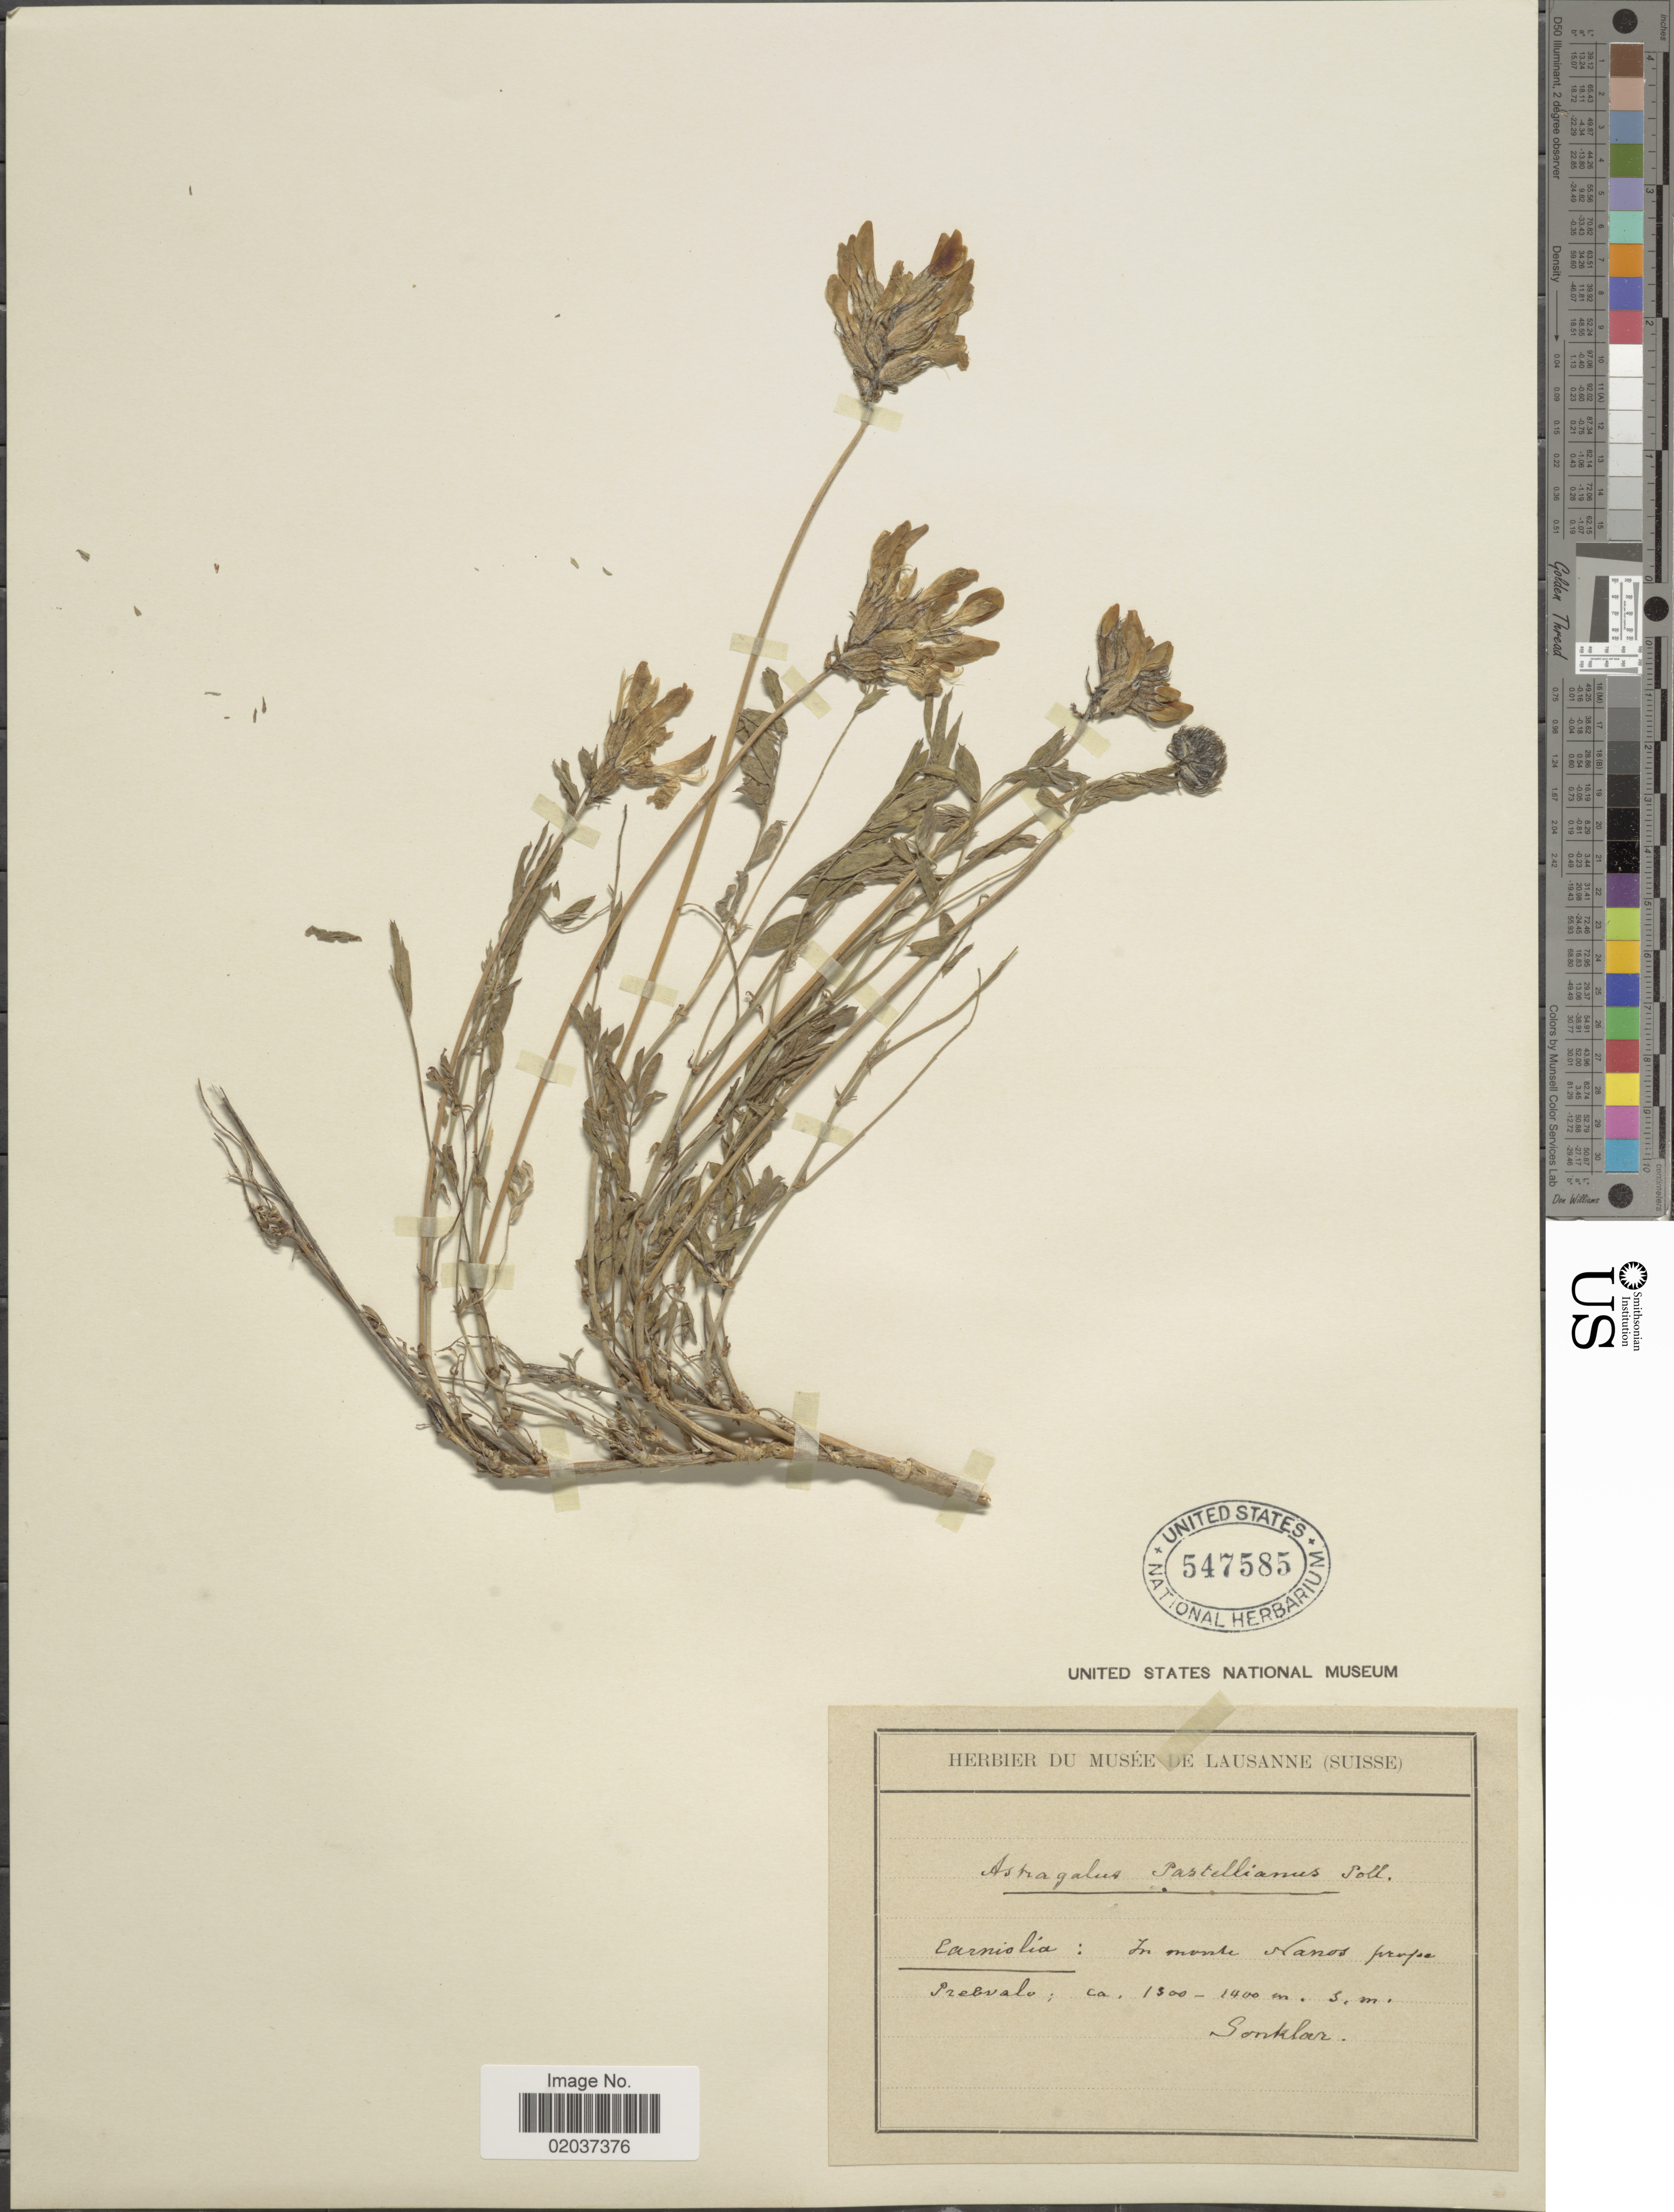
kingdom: Plantae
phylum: Tracheophyta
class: Magnoliopsida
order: Fabales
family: Fabaceae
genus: Astragalus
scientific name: Astragalus pastellianus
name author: Pollini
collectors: Sonklar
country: Slovenia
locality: Carniola : In monte nanos prope Prevalo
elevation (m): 1300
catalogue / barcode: US 547585